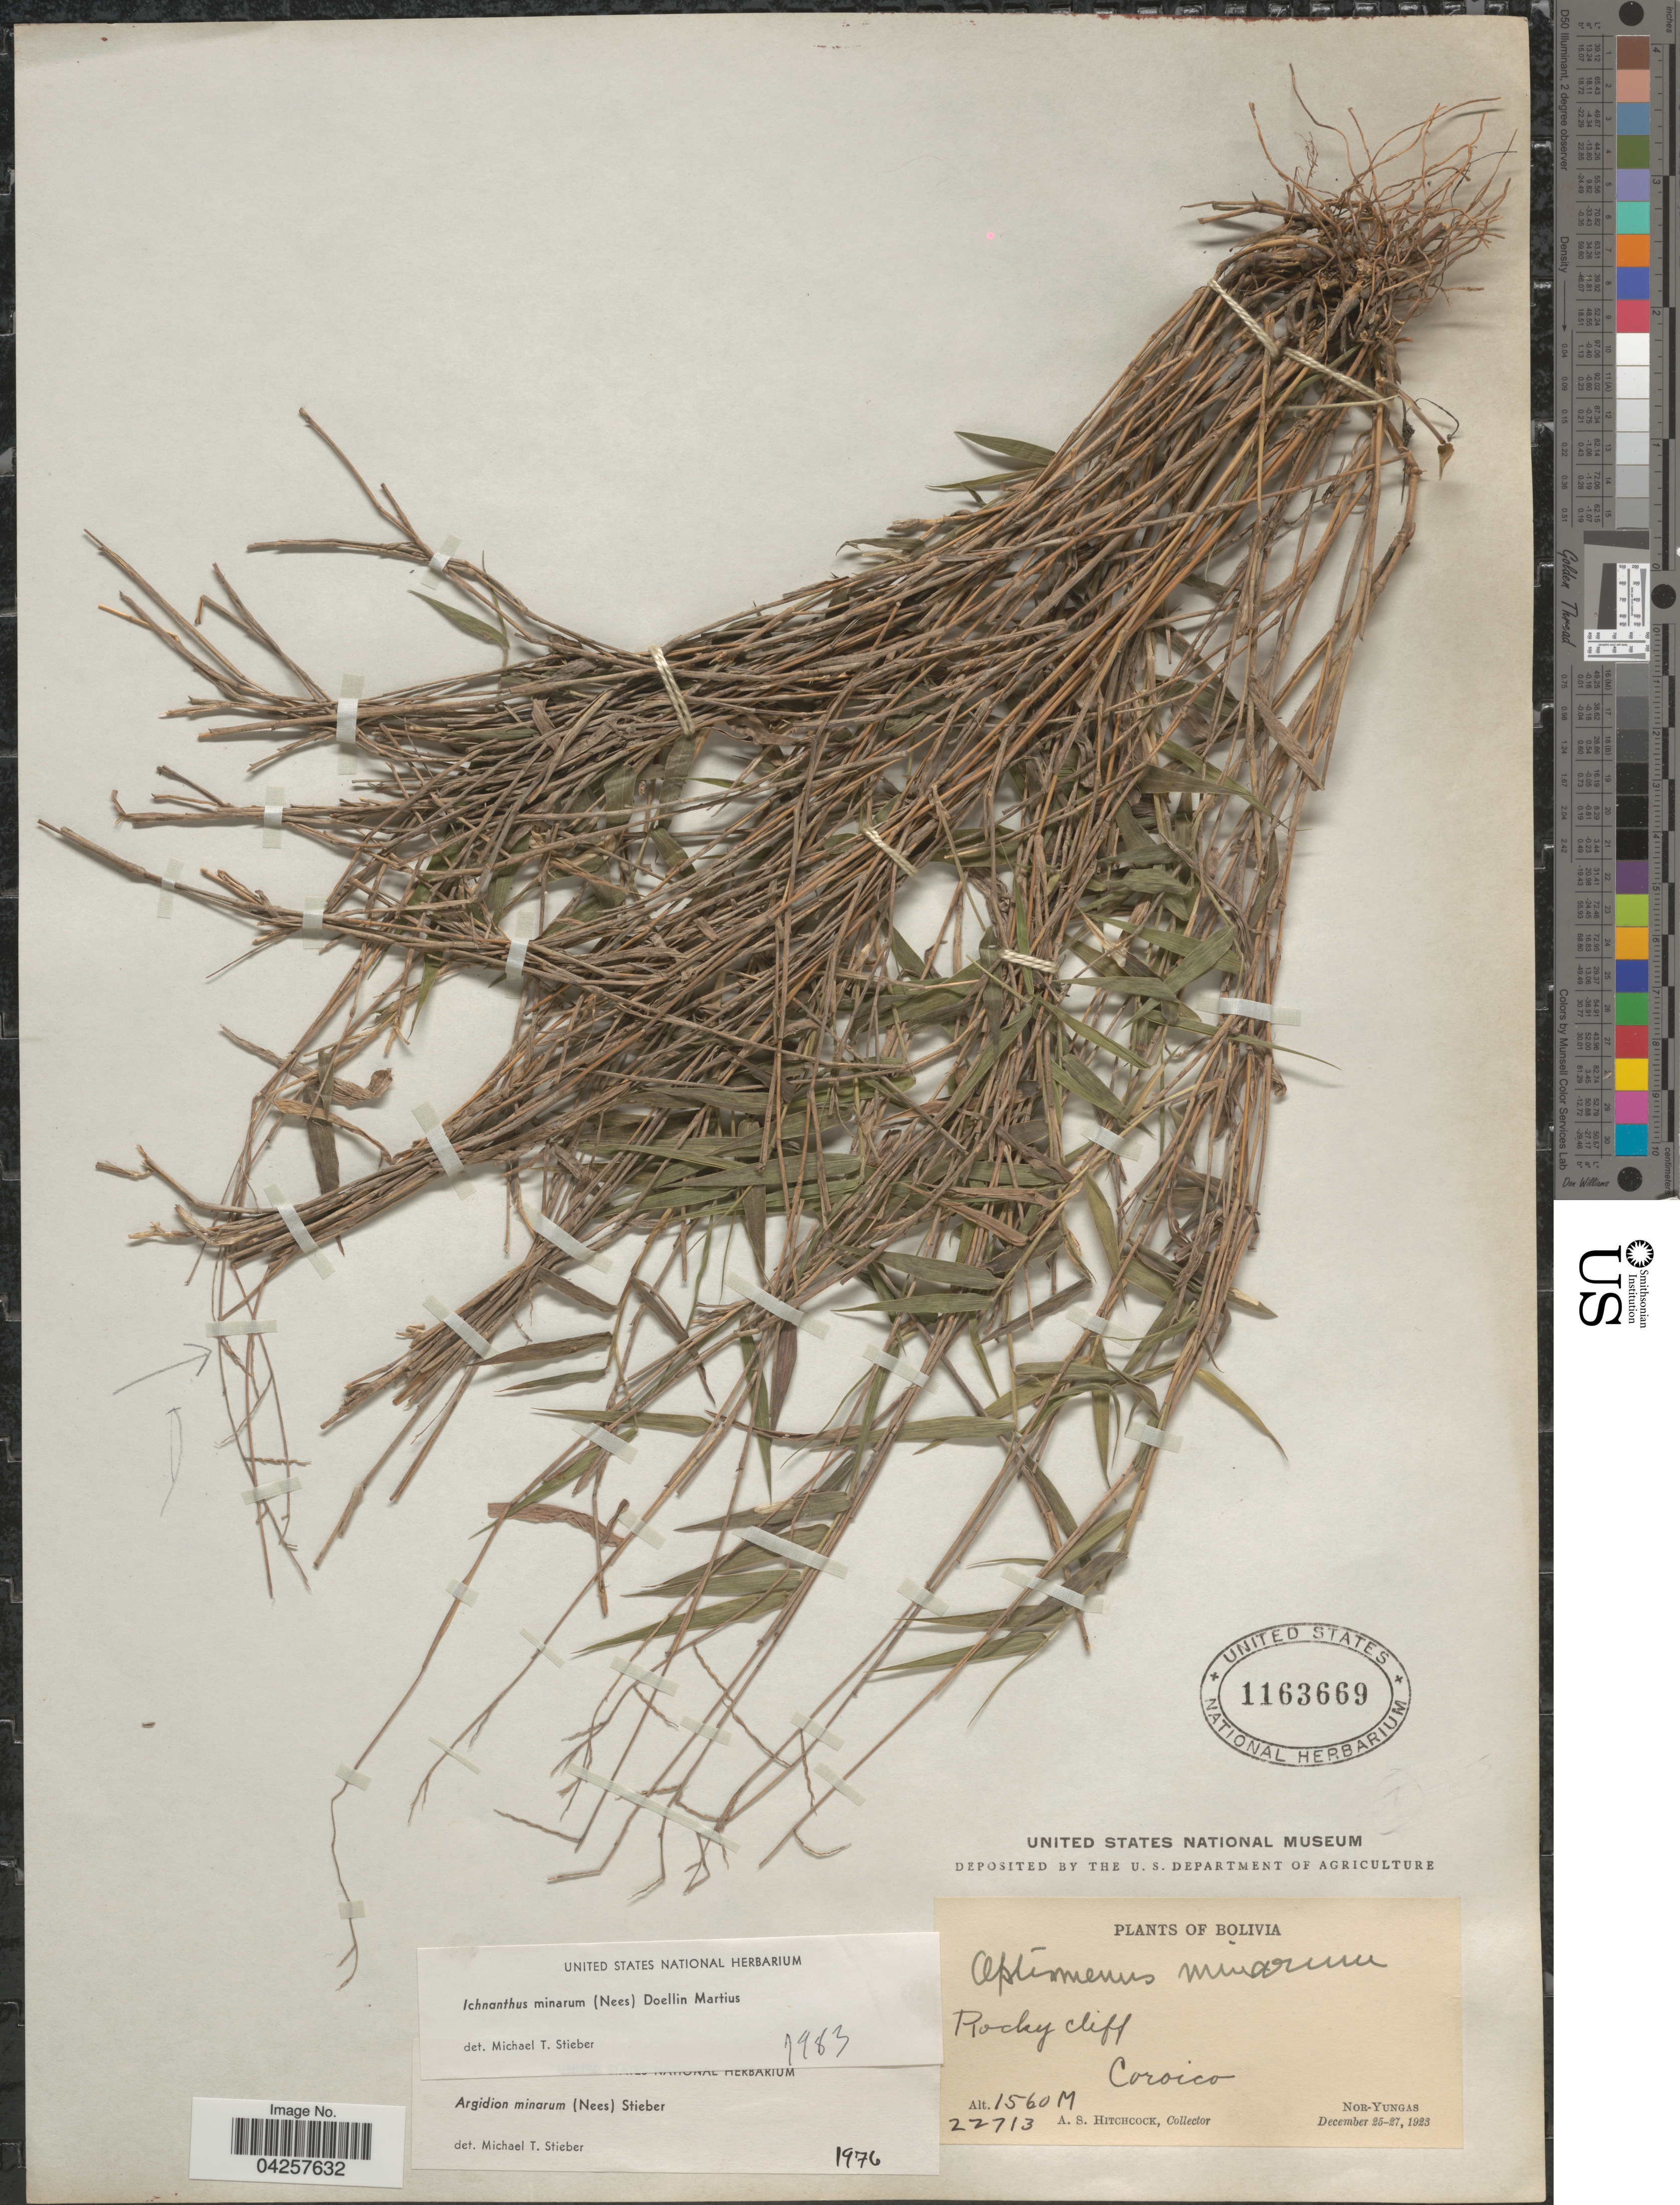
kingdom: Plantae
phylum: Tracheophyta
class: Liliopsida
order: Poales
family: Poaceae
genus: Echinolaena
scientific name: Echinolaena minarum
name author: (Nees) Pilg.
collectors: A. S. Hitchcock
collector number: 22713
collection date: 1923-12-25/1923-12-27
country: Bolivia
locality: Rocky cliff. Coroico. Nor-Yungas.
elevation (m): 1560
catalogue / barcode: US 1163669